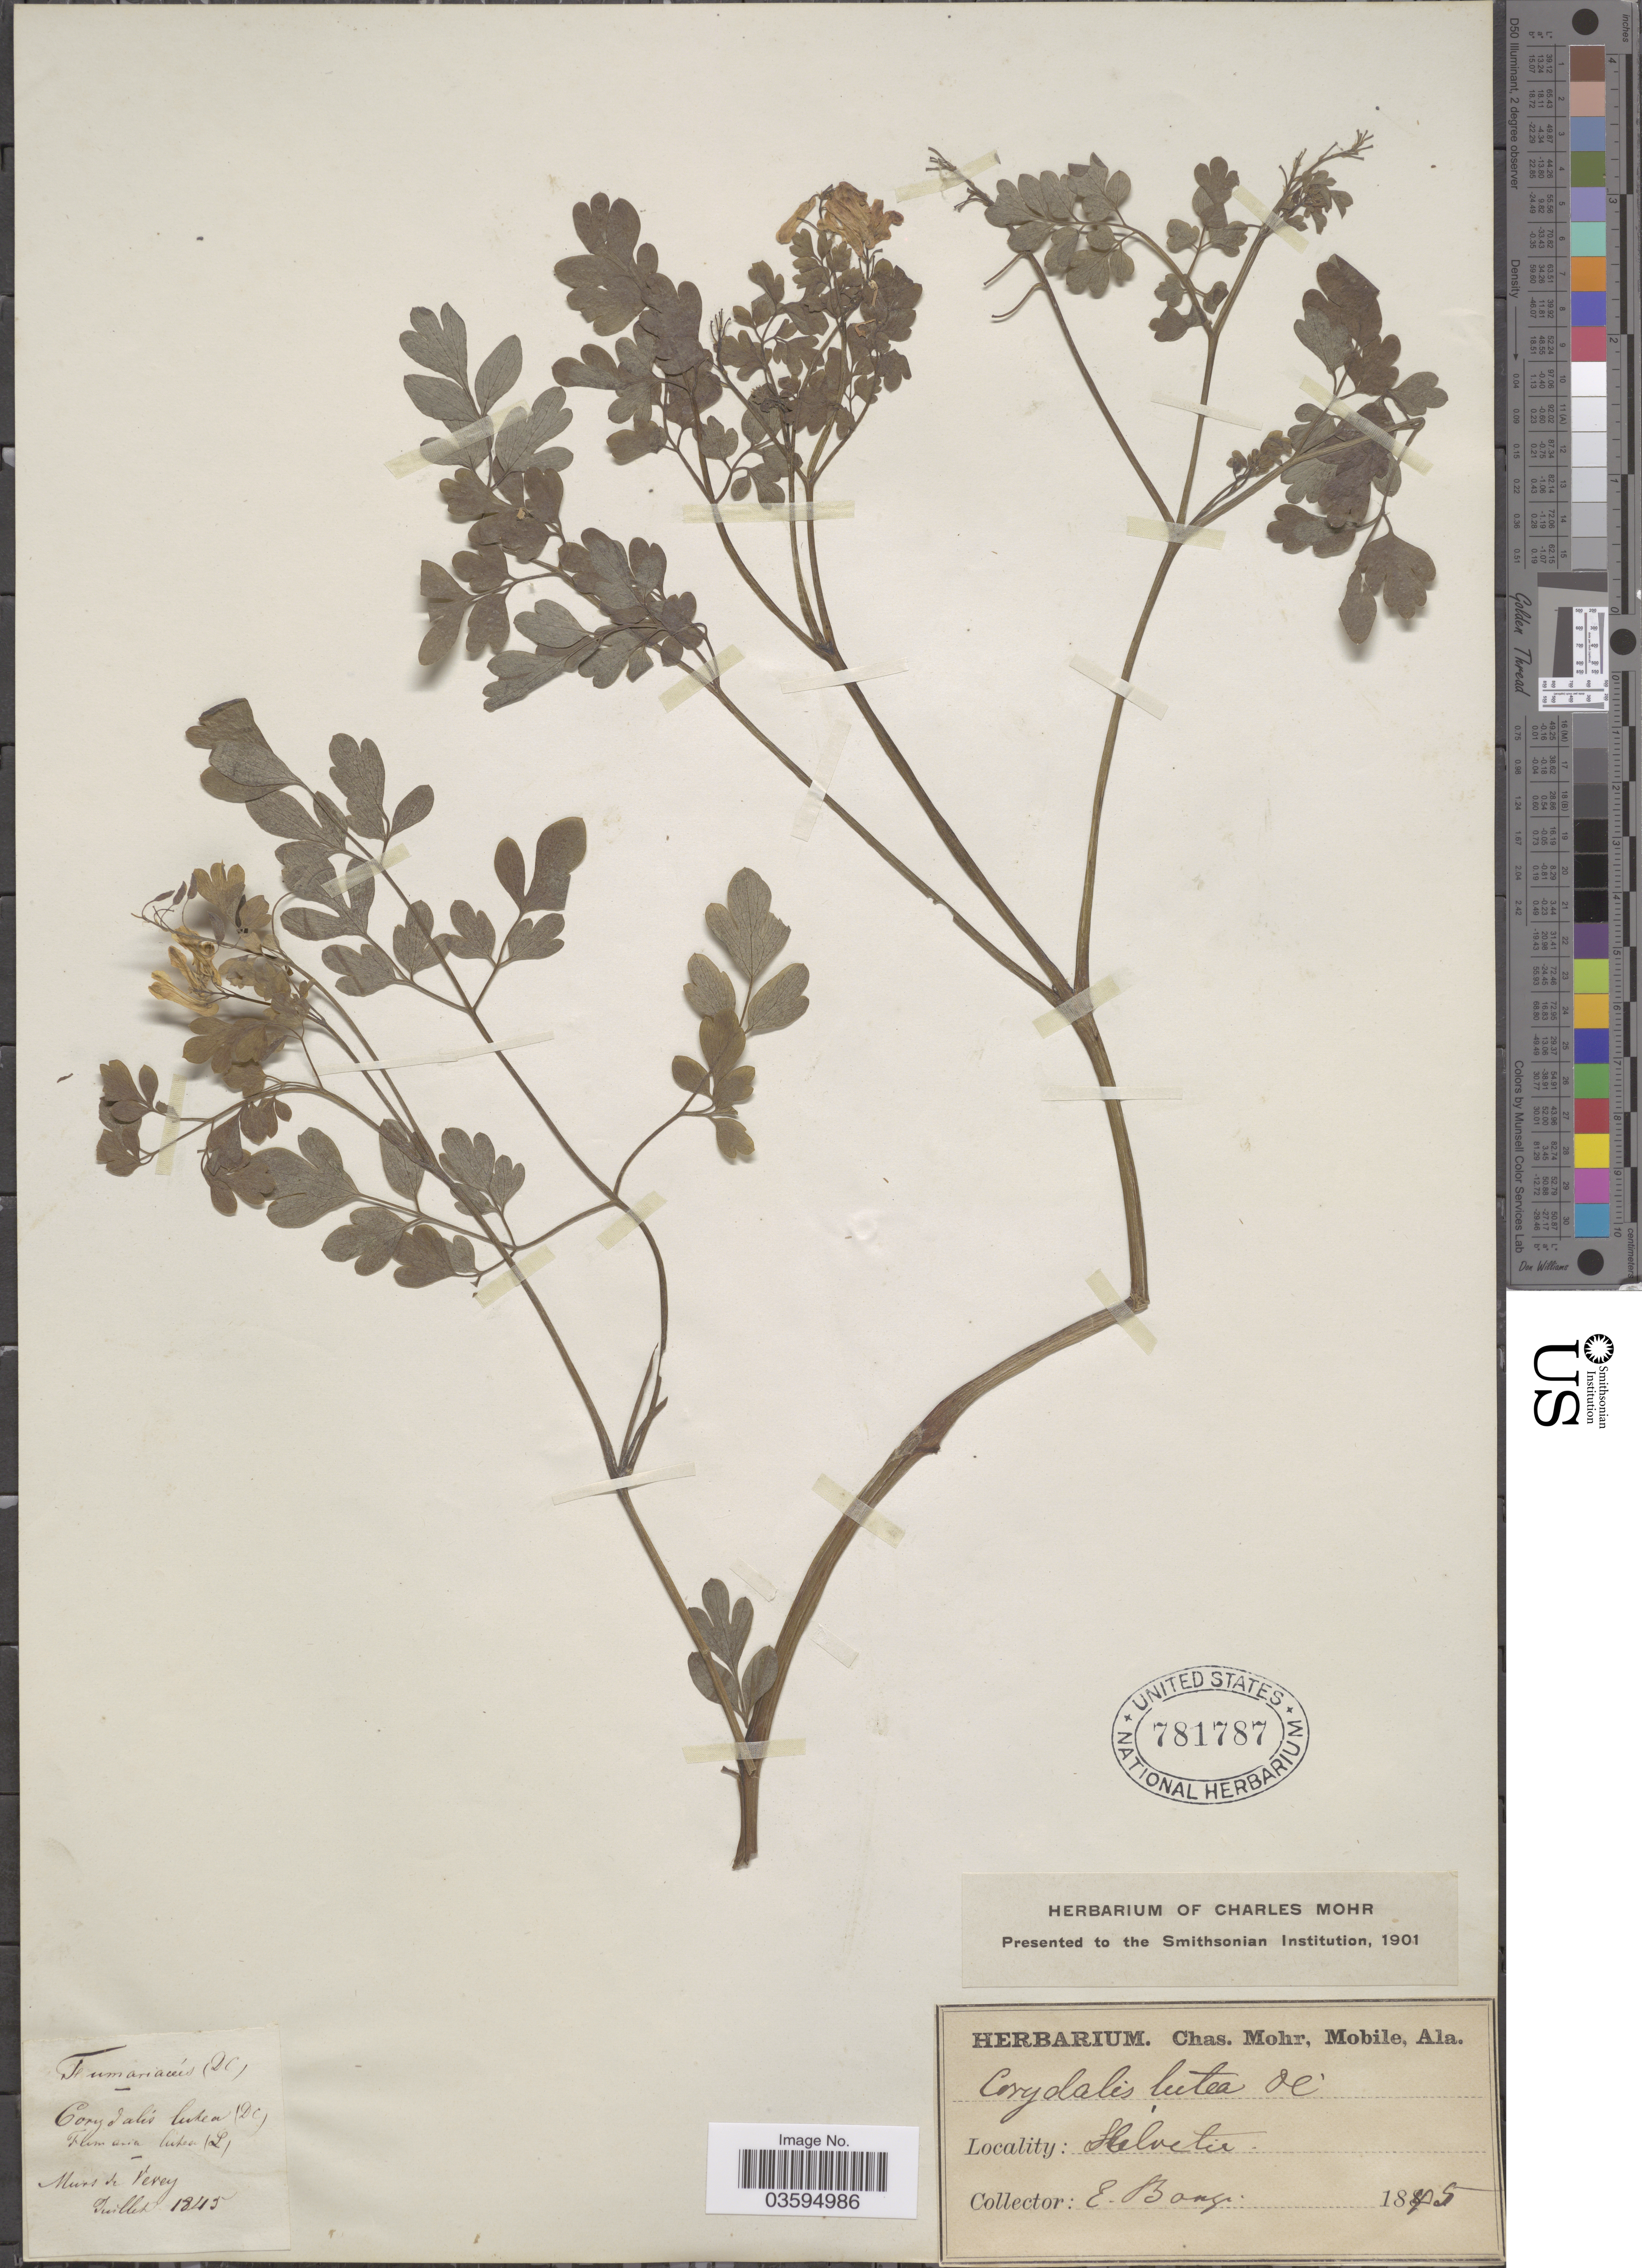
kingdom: Plantae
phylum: Tracheophyta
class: Magnoliopsida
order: Ranunculales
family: Papaveraceae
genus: Pseudofumaria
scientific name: Pseudofumaria lutea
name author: (L.) Borkh.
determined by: Strong, M. T., (US), Smithsonian Institution - National Museum of Natural History (UNITED STATES)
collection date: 1845-07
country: Switzerland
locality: Murs de Vevey. Helvetia.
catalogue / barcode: US 781787